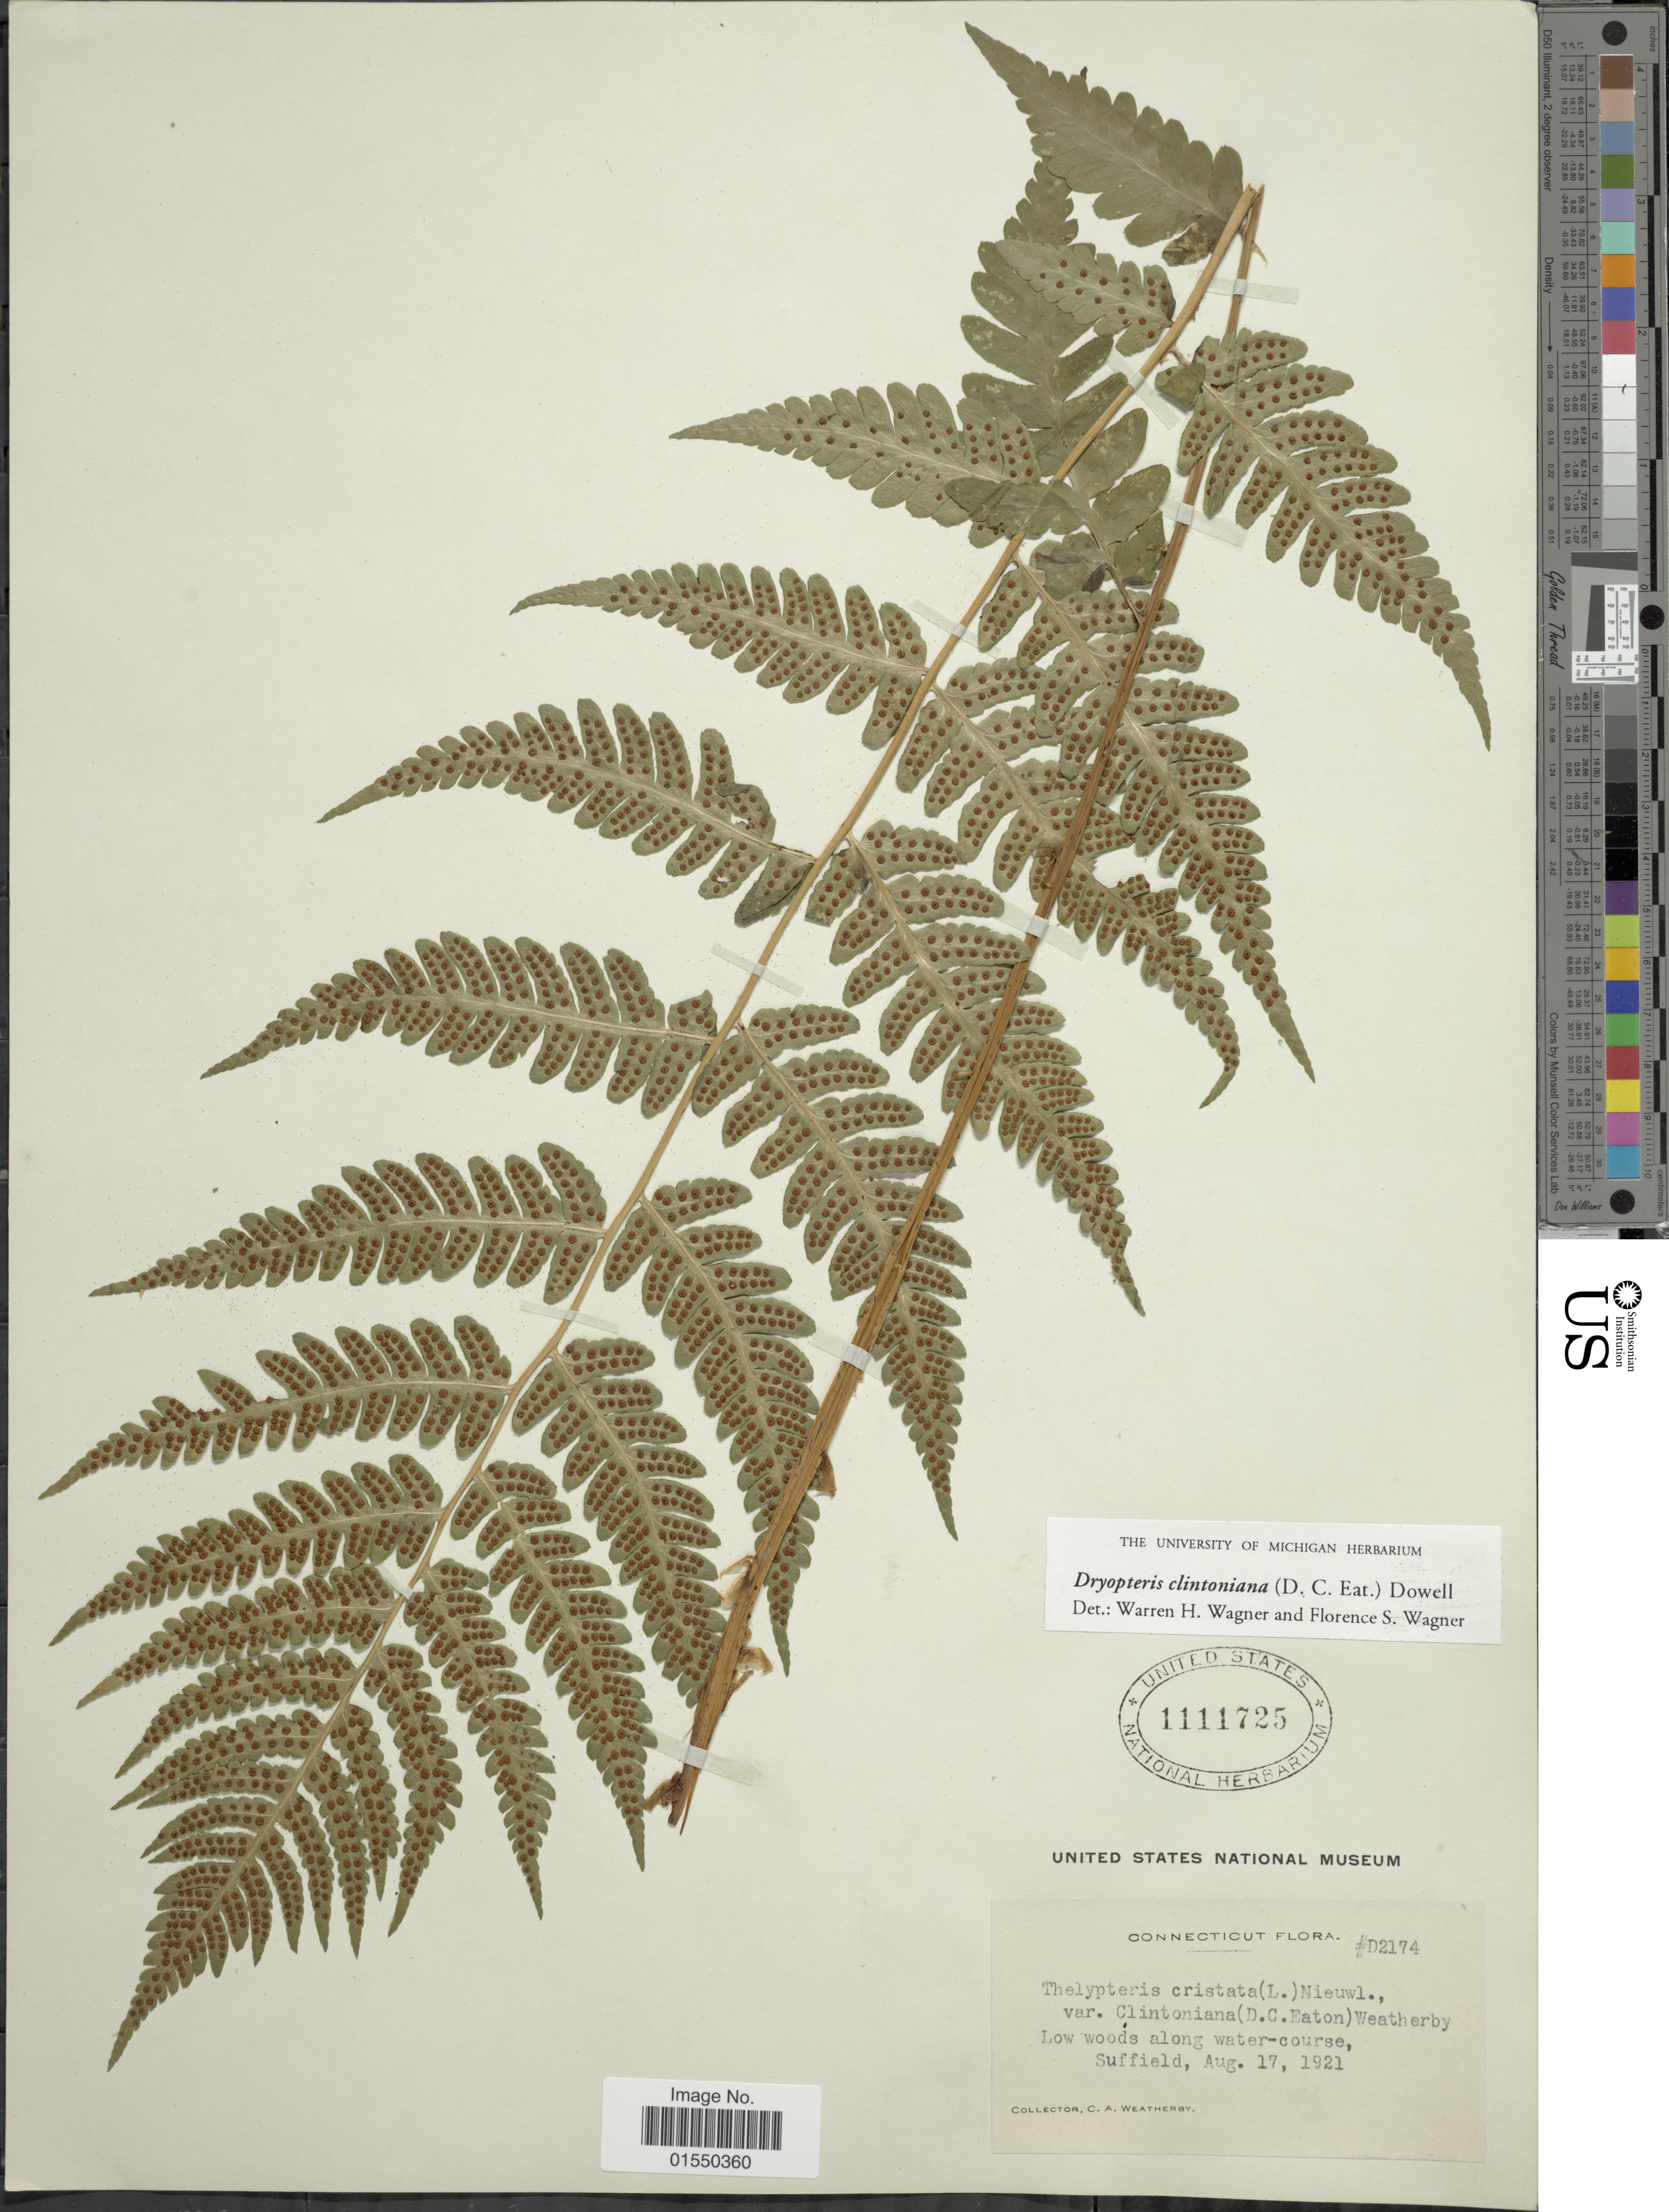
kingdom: Plantae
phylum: Tracheophyta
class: Polypodiopsida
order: Polypodiales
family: Dryopteridaceae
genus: Dryopteris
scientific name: Dryopteris clintoniana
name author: (D.C. Eaton) Dowell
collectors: C. A. Weatherby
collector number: D2174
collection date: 1921-08-17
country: United States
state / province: Connecticut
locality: Suffield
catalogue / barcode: US 1111725